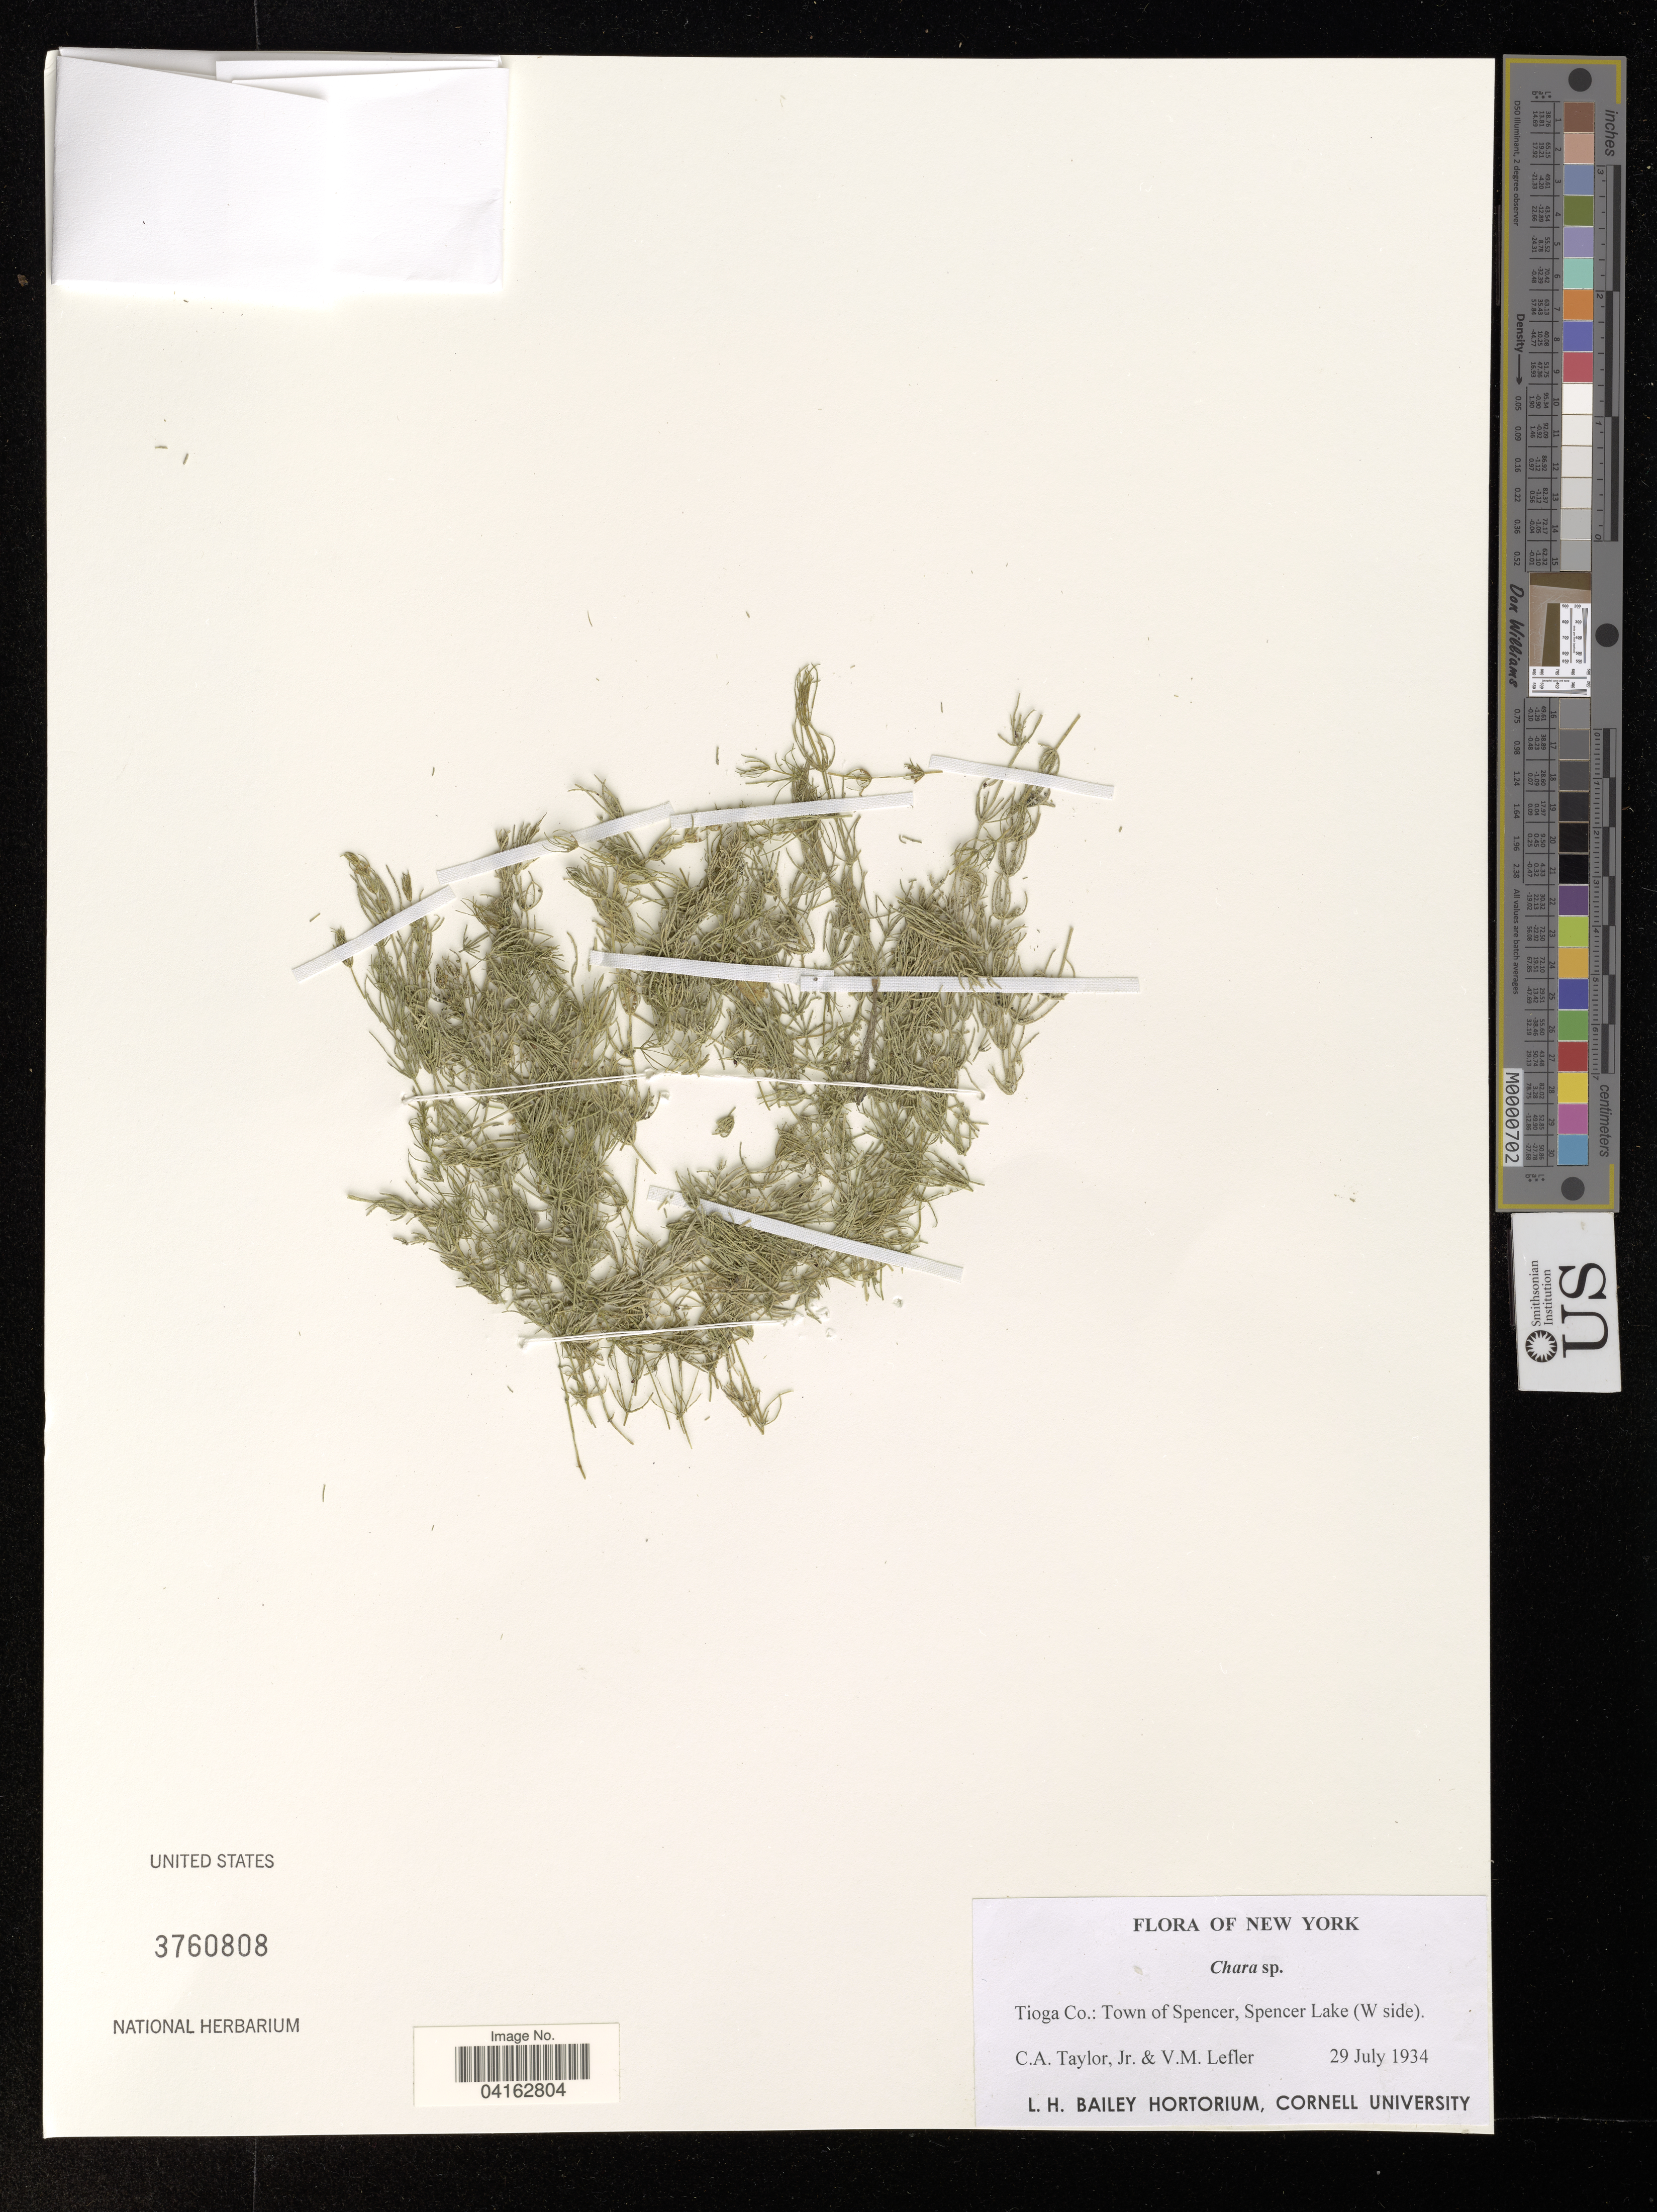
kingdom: Plantae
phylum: Charophyta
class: Charophyceae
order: Charales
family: Characeae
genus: Chara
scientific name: Chara sp.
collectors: C. Taylor & V. Lefler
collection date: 1934-07-29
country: United States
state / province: New York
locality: Tioga Co.: Town of Spencer, Spencer Lake (W side).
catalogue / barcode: US 3760808